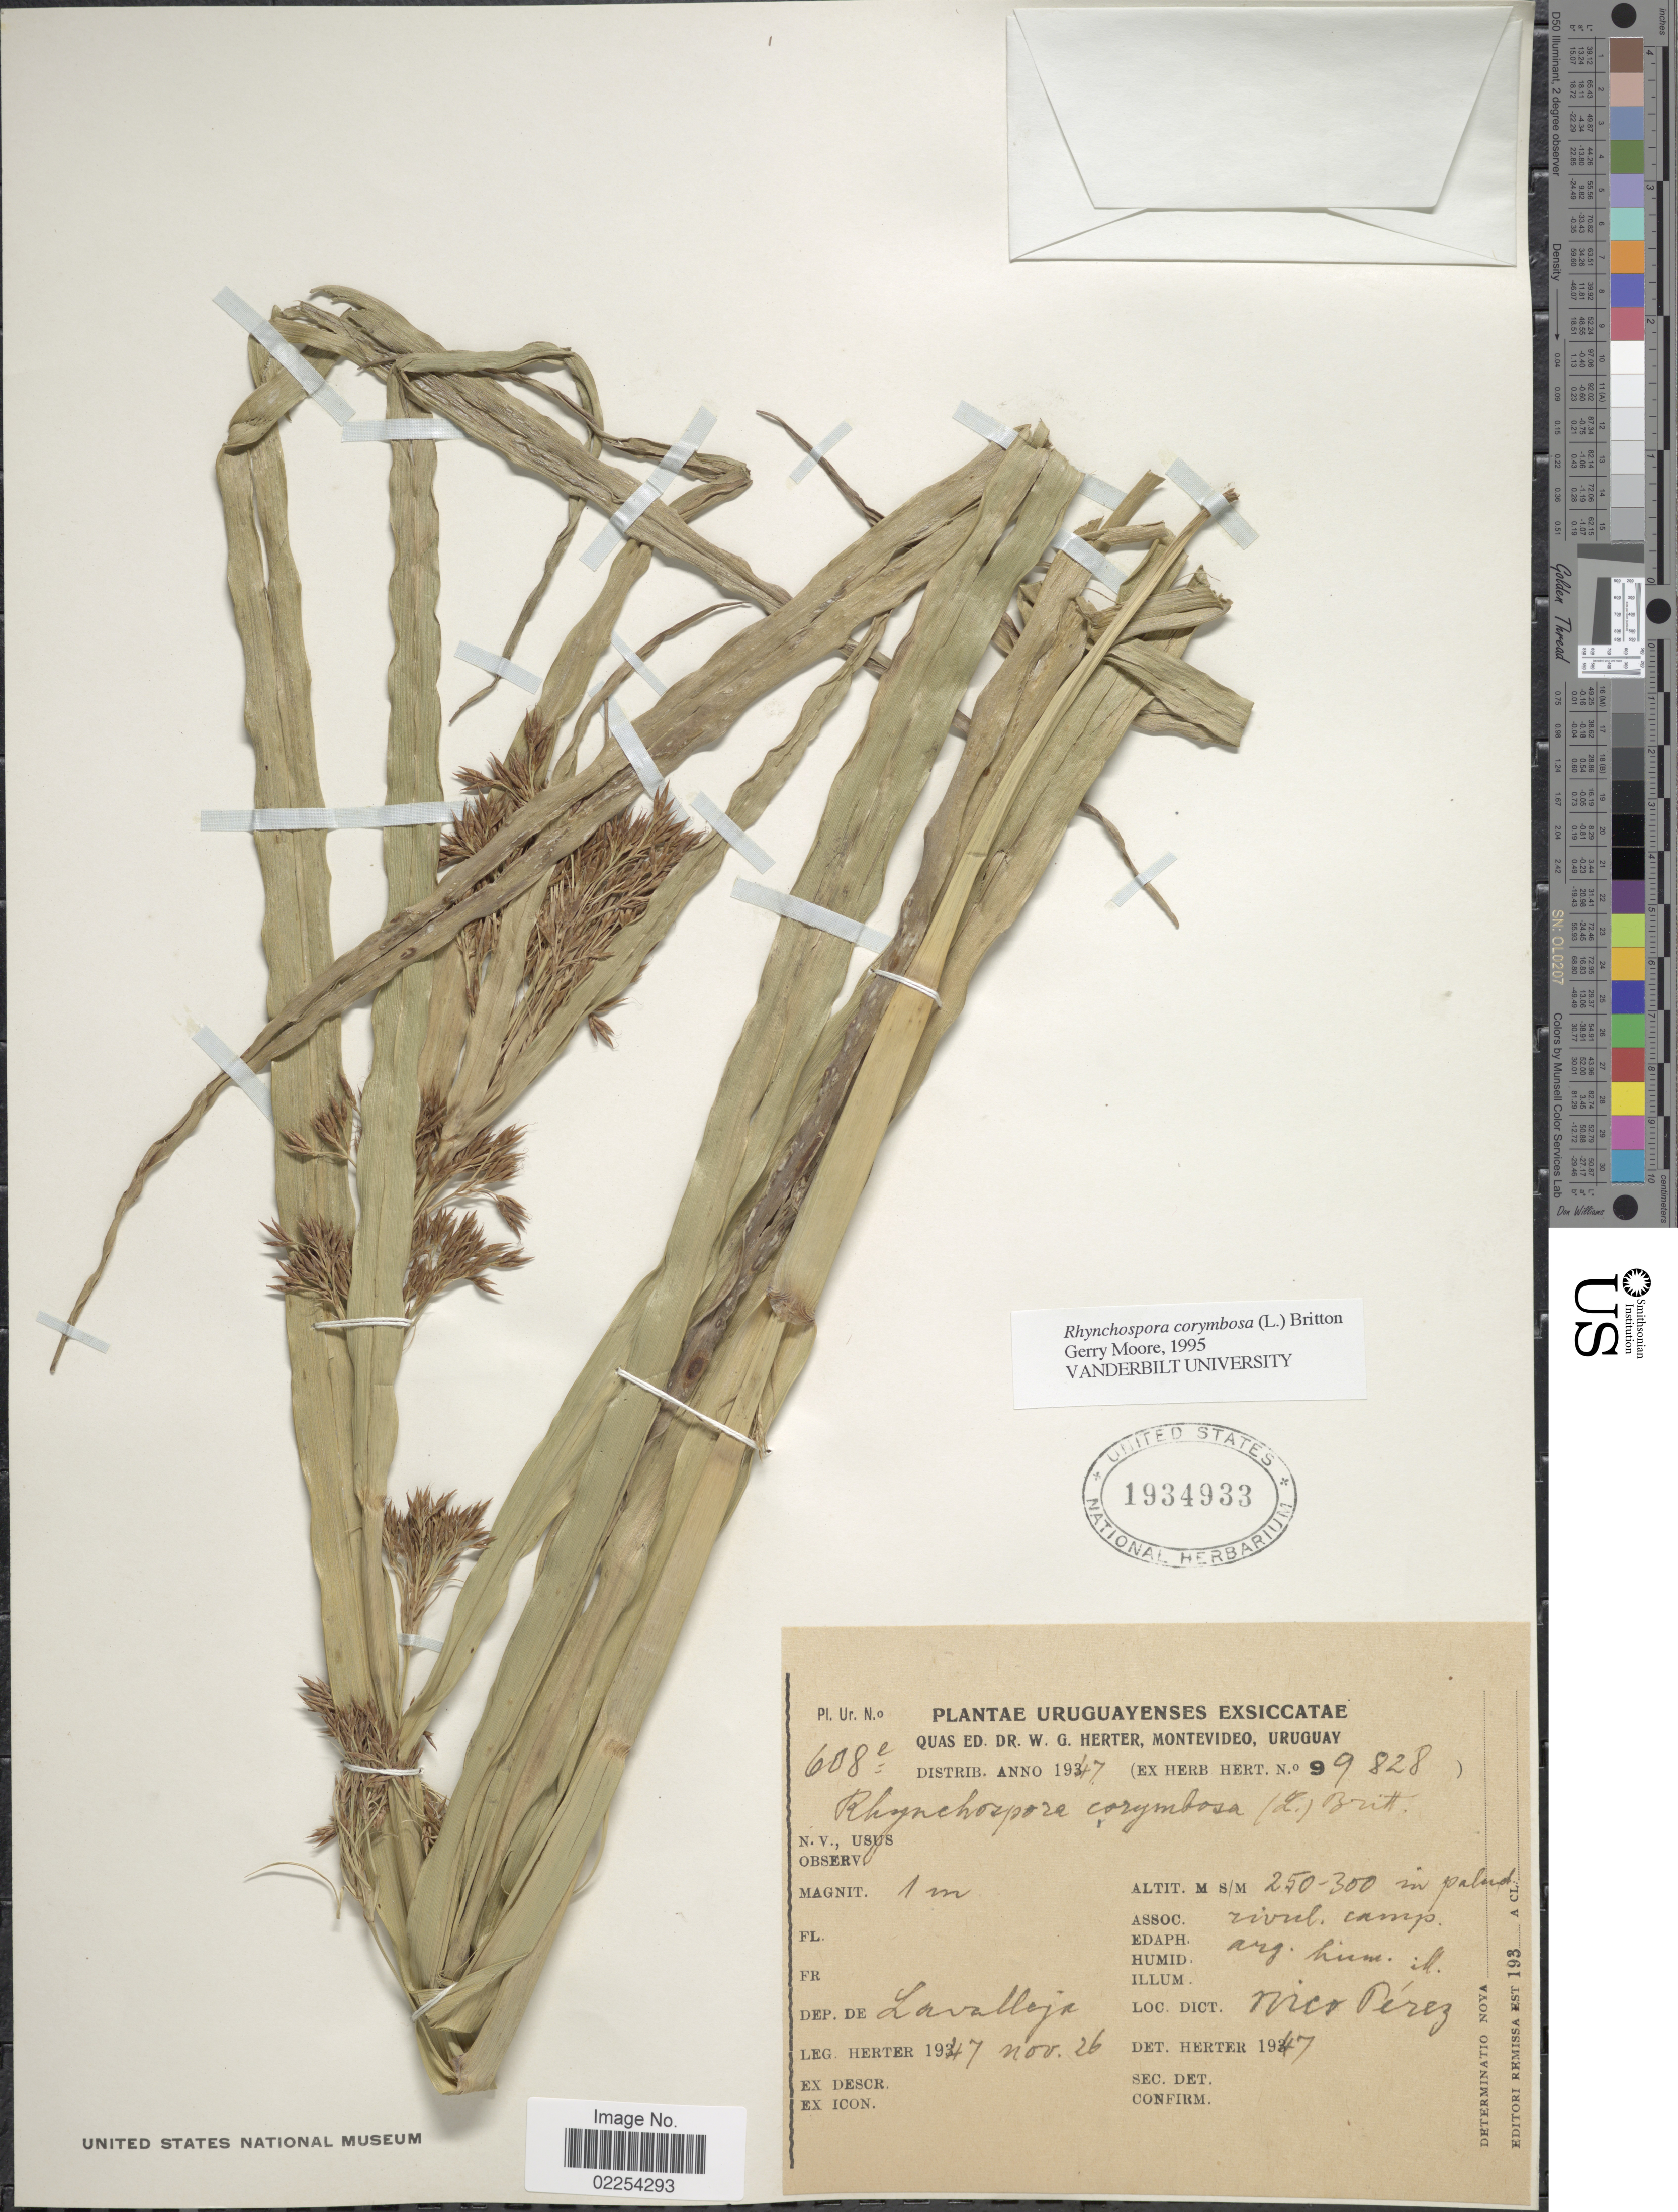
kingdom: Plantae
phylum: Tracheophyta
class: Liliopsida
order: Poales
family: Cyperaceae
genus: Rhynchospora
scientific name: Rhynchospora corymbosa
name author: (L.) Britton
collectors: W. G. Herter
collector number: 608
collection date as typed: Transcribed d/m/y: 7/11/26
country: Uruguay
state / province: Lavalleja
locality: Dep. de Lavaleja, Nico Perez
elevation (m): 25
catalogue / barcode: US 1934933